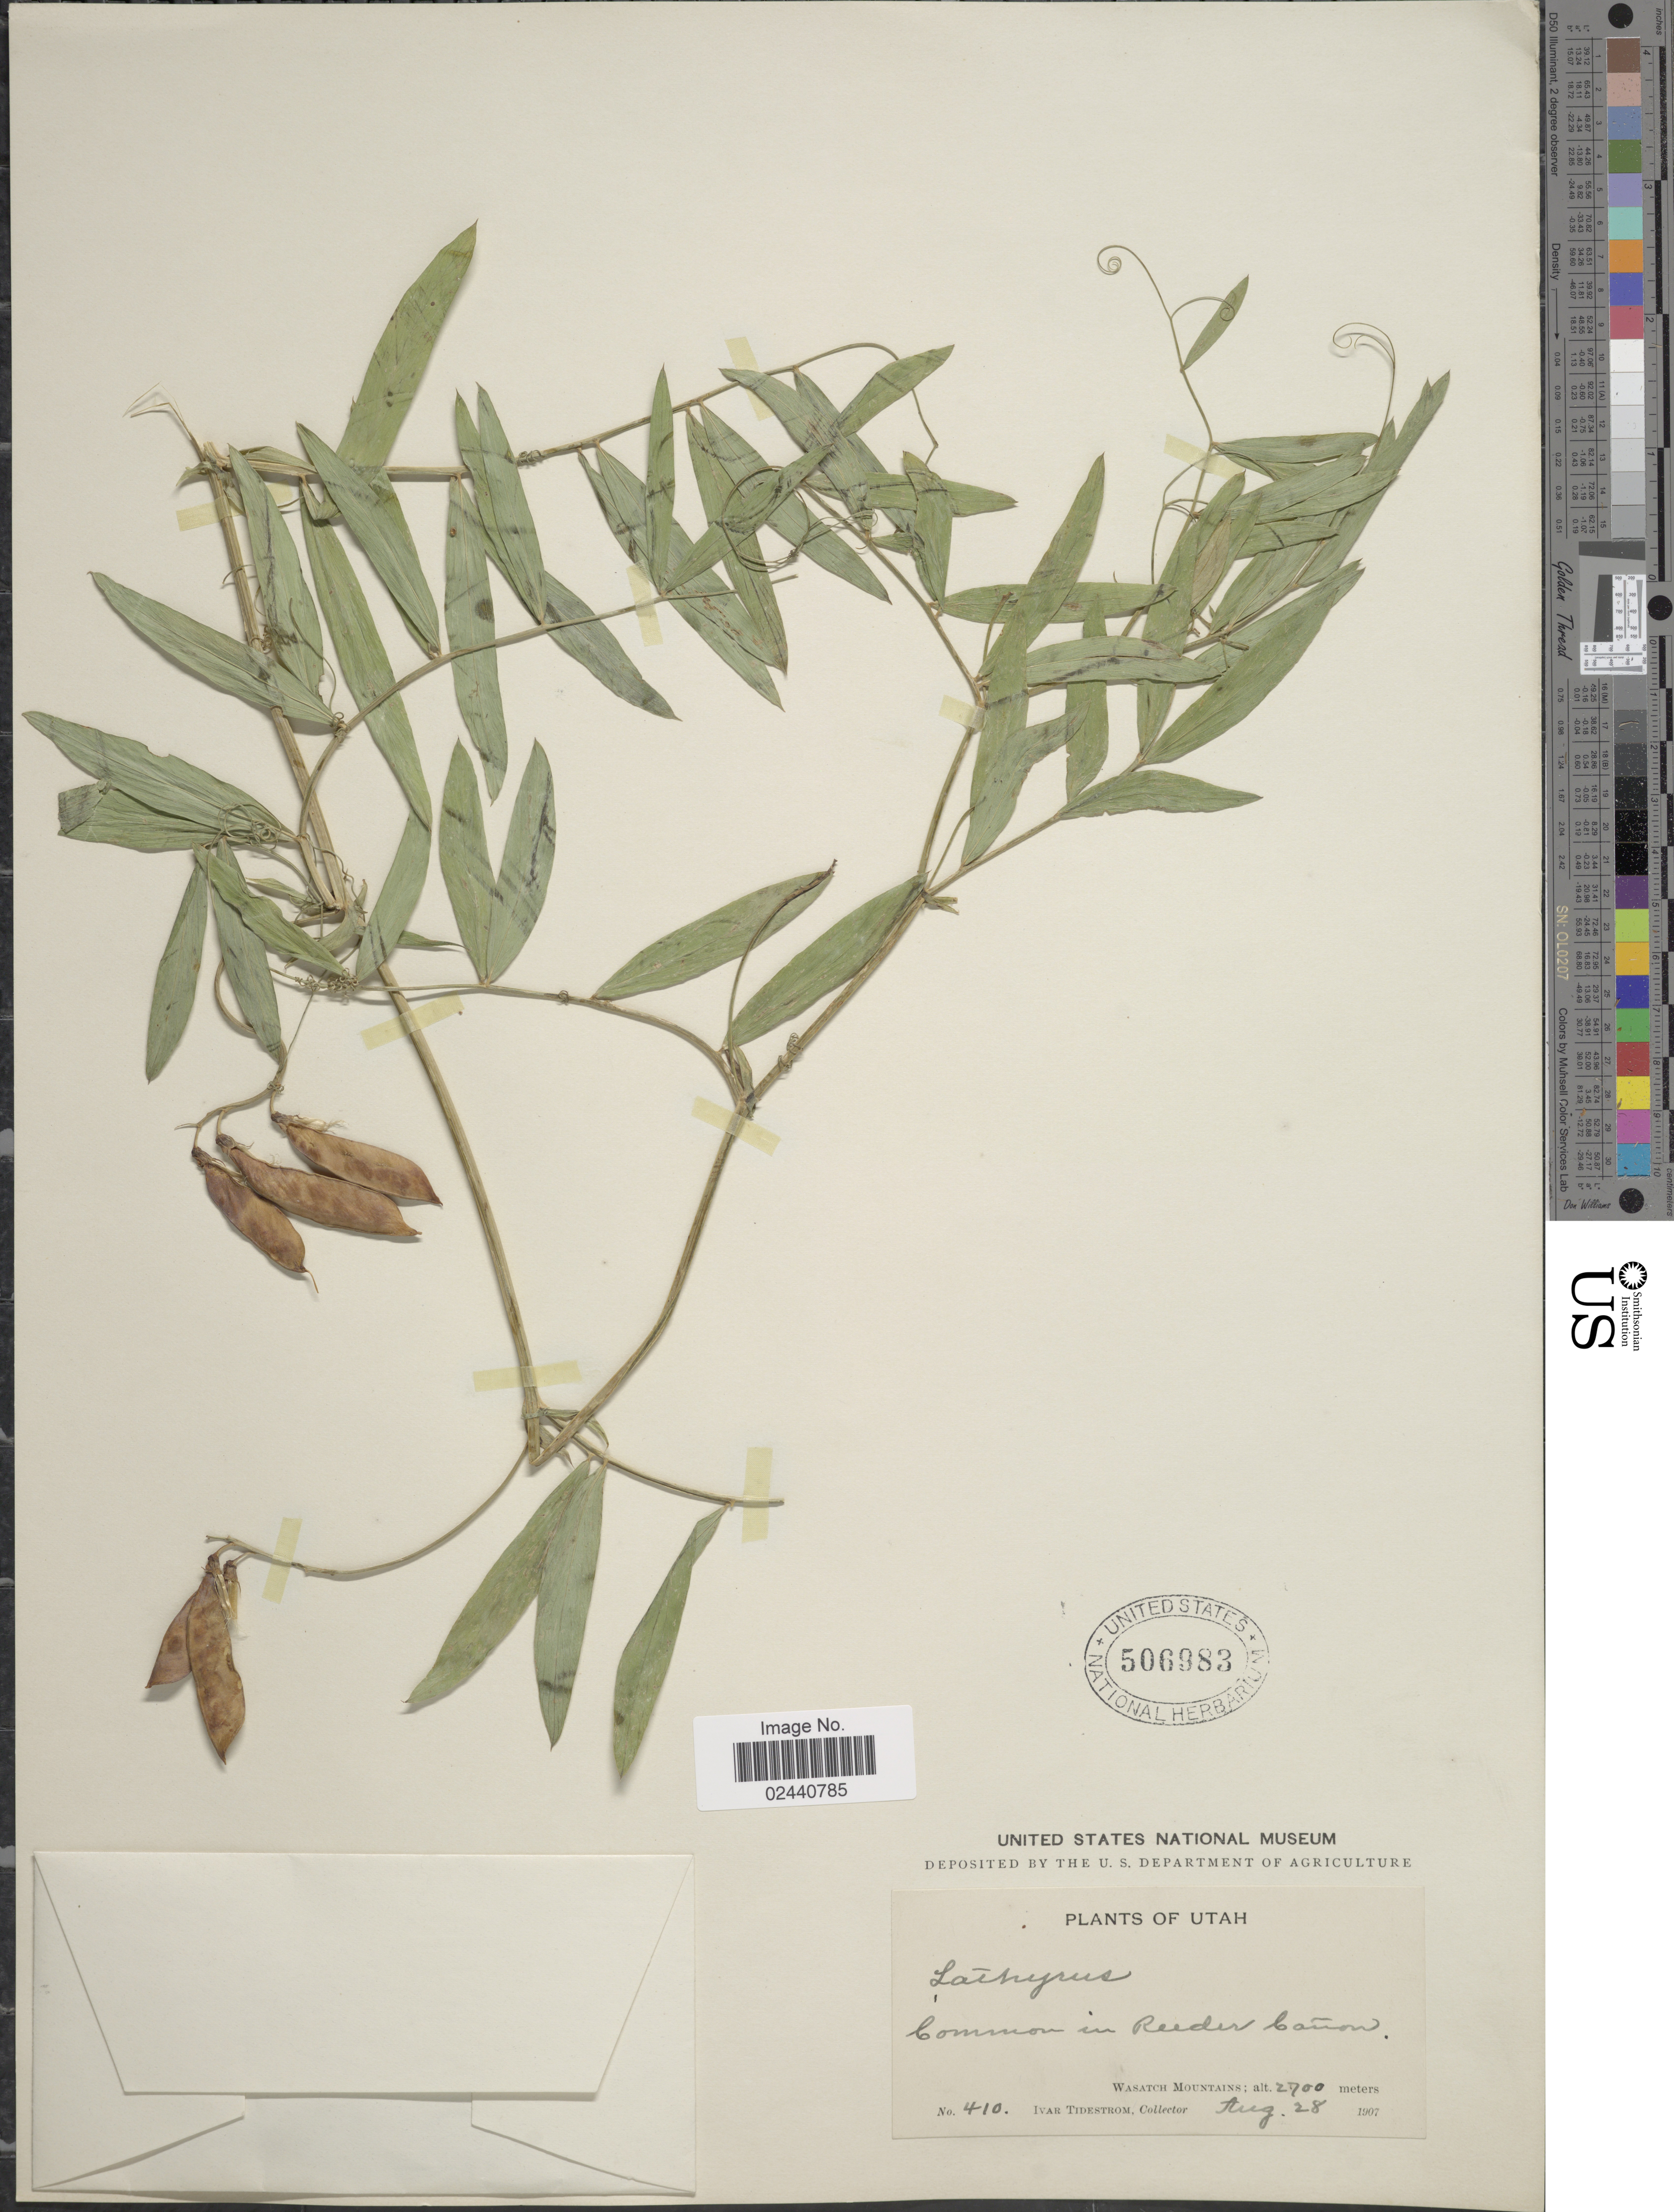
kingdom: Plantae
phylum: Tracheophyta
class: Magnoliopsida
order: Fabales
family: Fabaceae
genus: Lathyrus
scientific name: Lathyrus lanszwertii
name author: Kellogg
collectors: I. F. Tidestrom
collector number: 410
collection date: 1907-08-28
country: United States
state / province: Utah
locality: Reeder Canon, Wasatch Mountains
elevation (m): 2700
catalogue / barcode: US 506983